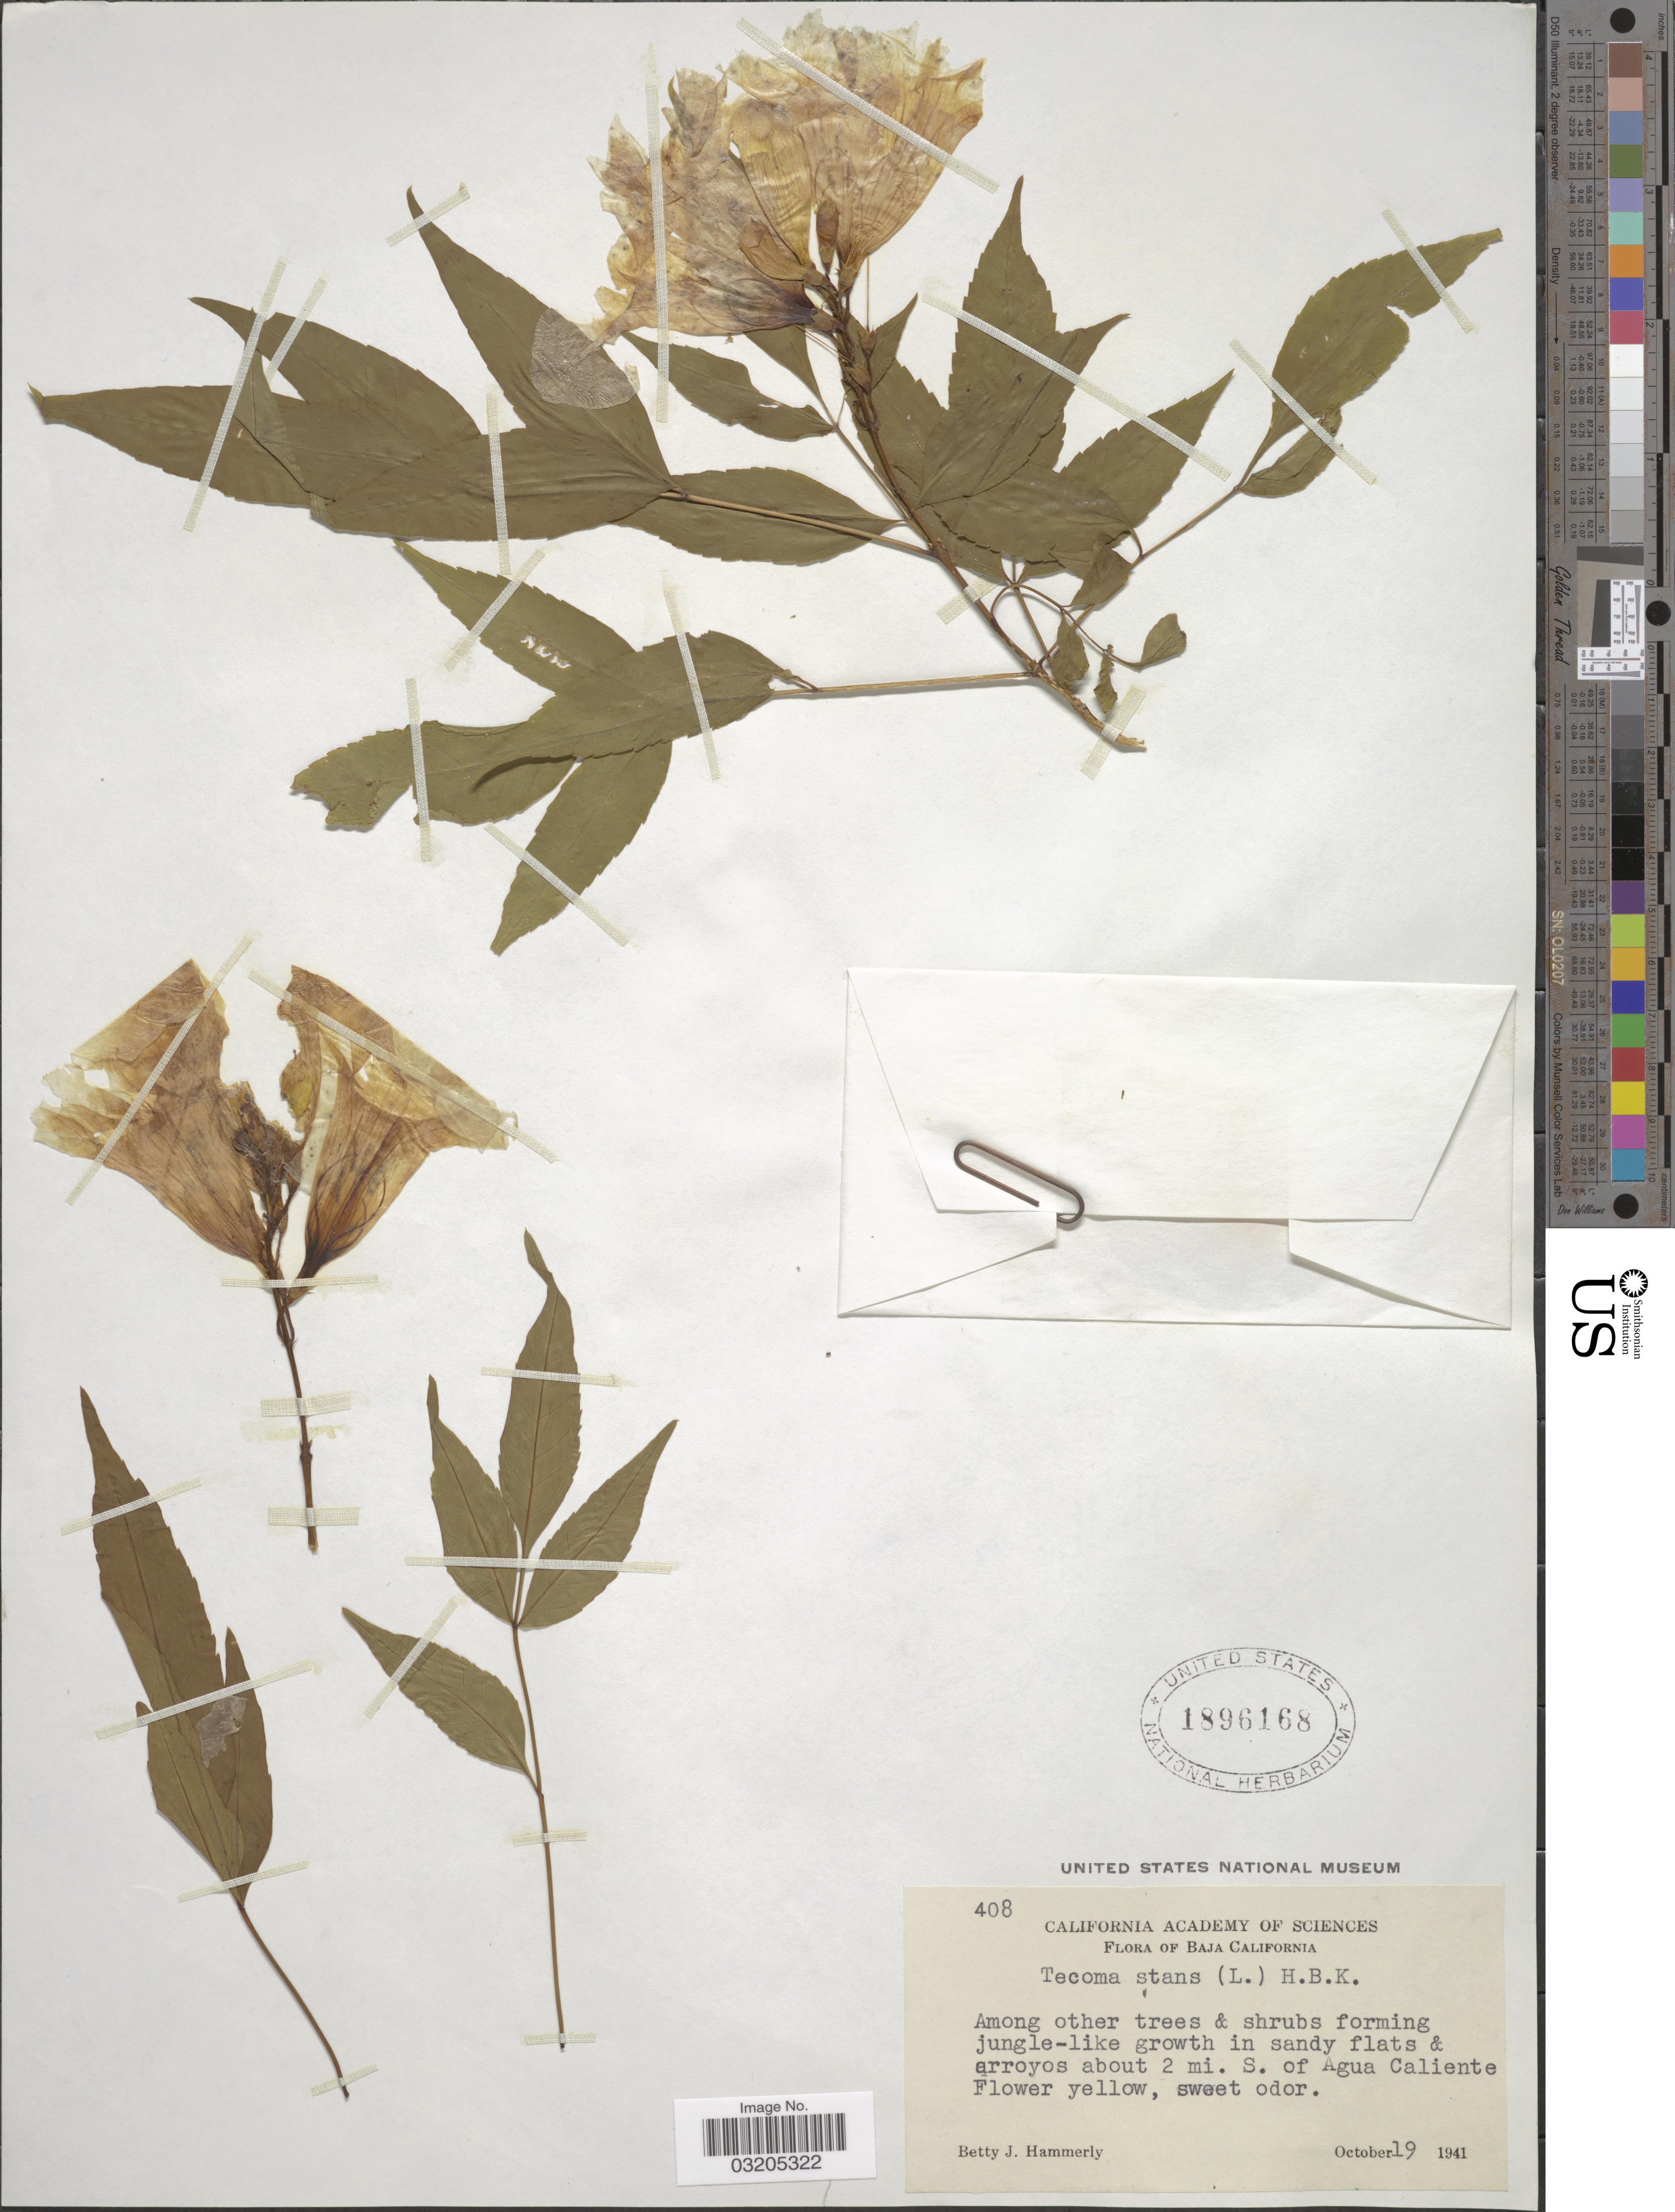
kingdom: Plantae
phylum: Tracheophyta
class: Magnoliopsida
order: Lamiales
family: Bignoniaceae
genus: Tecoma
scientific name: Tecoma stans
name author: (L.) Juss. ex Kunth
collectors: B. J. Hammerly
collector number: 408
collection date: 1941-10-19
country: Mexico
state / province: Baja California Norte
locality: In sandy flats & arroyos about 2 mi. S. of Agua Caliente.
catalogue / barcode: US 1896168